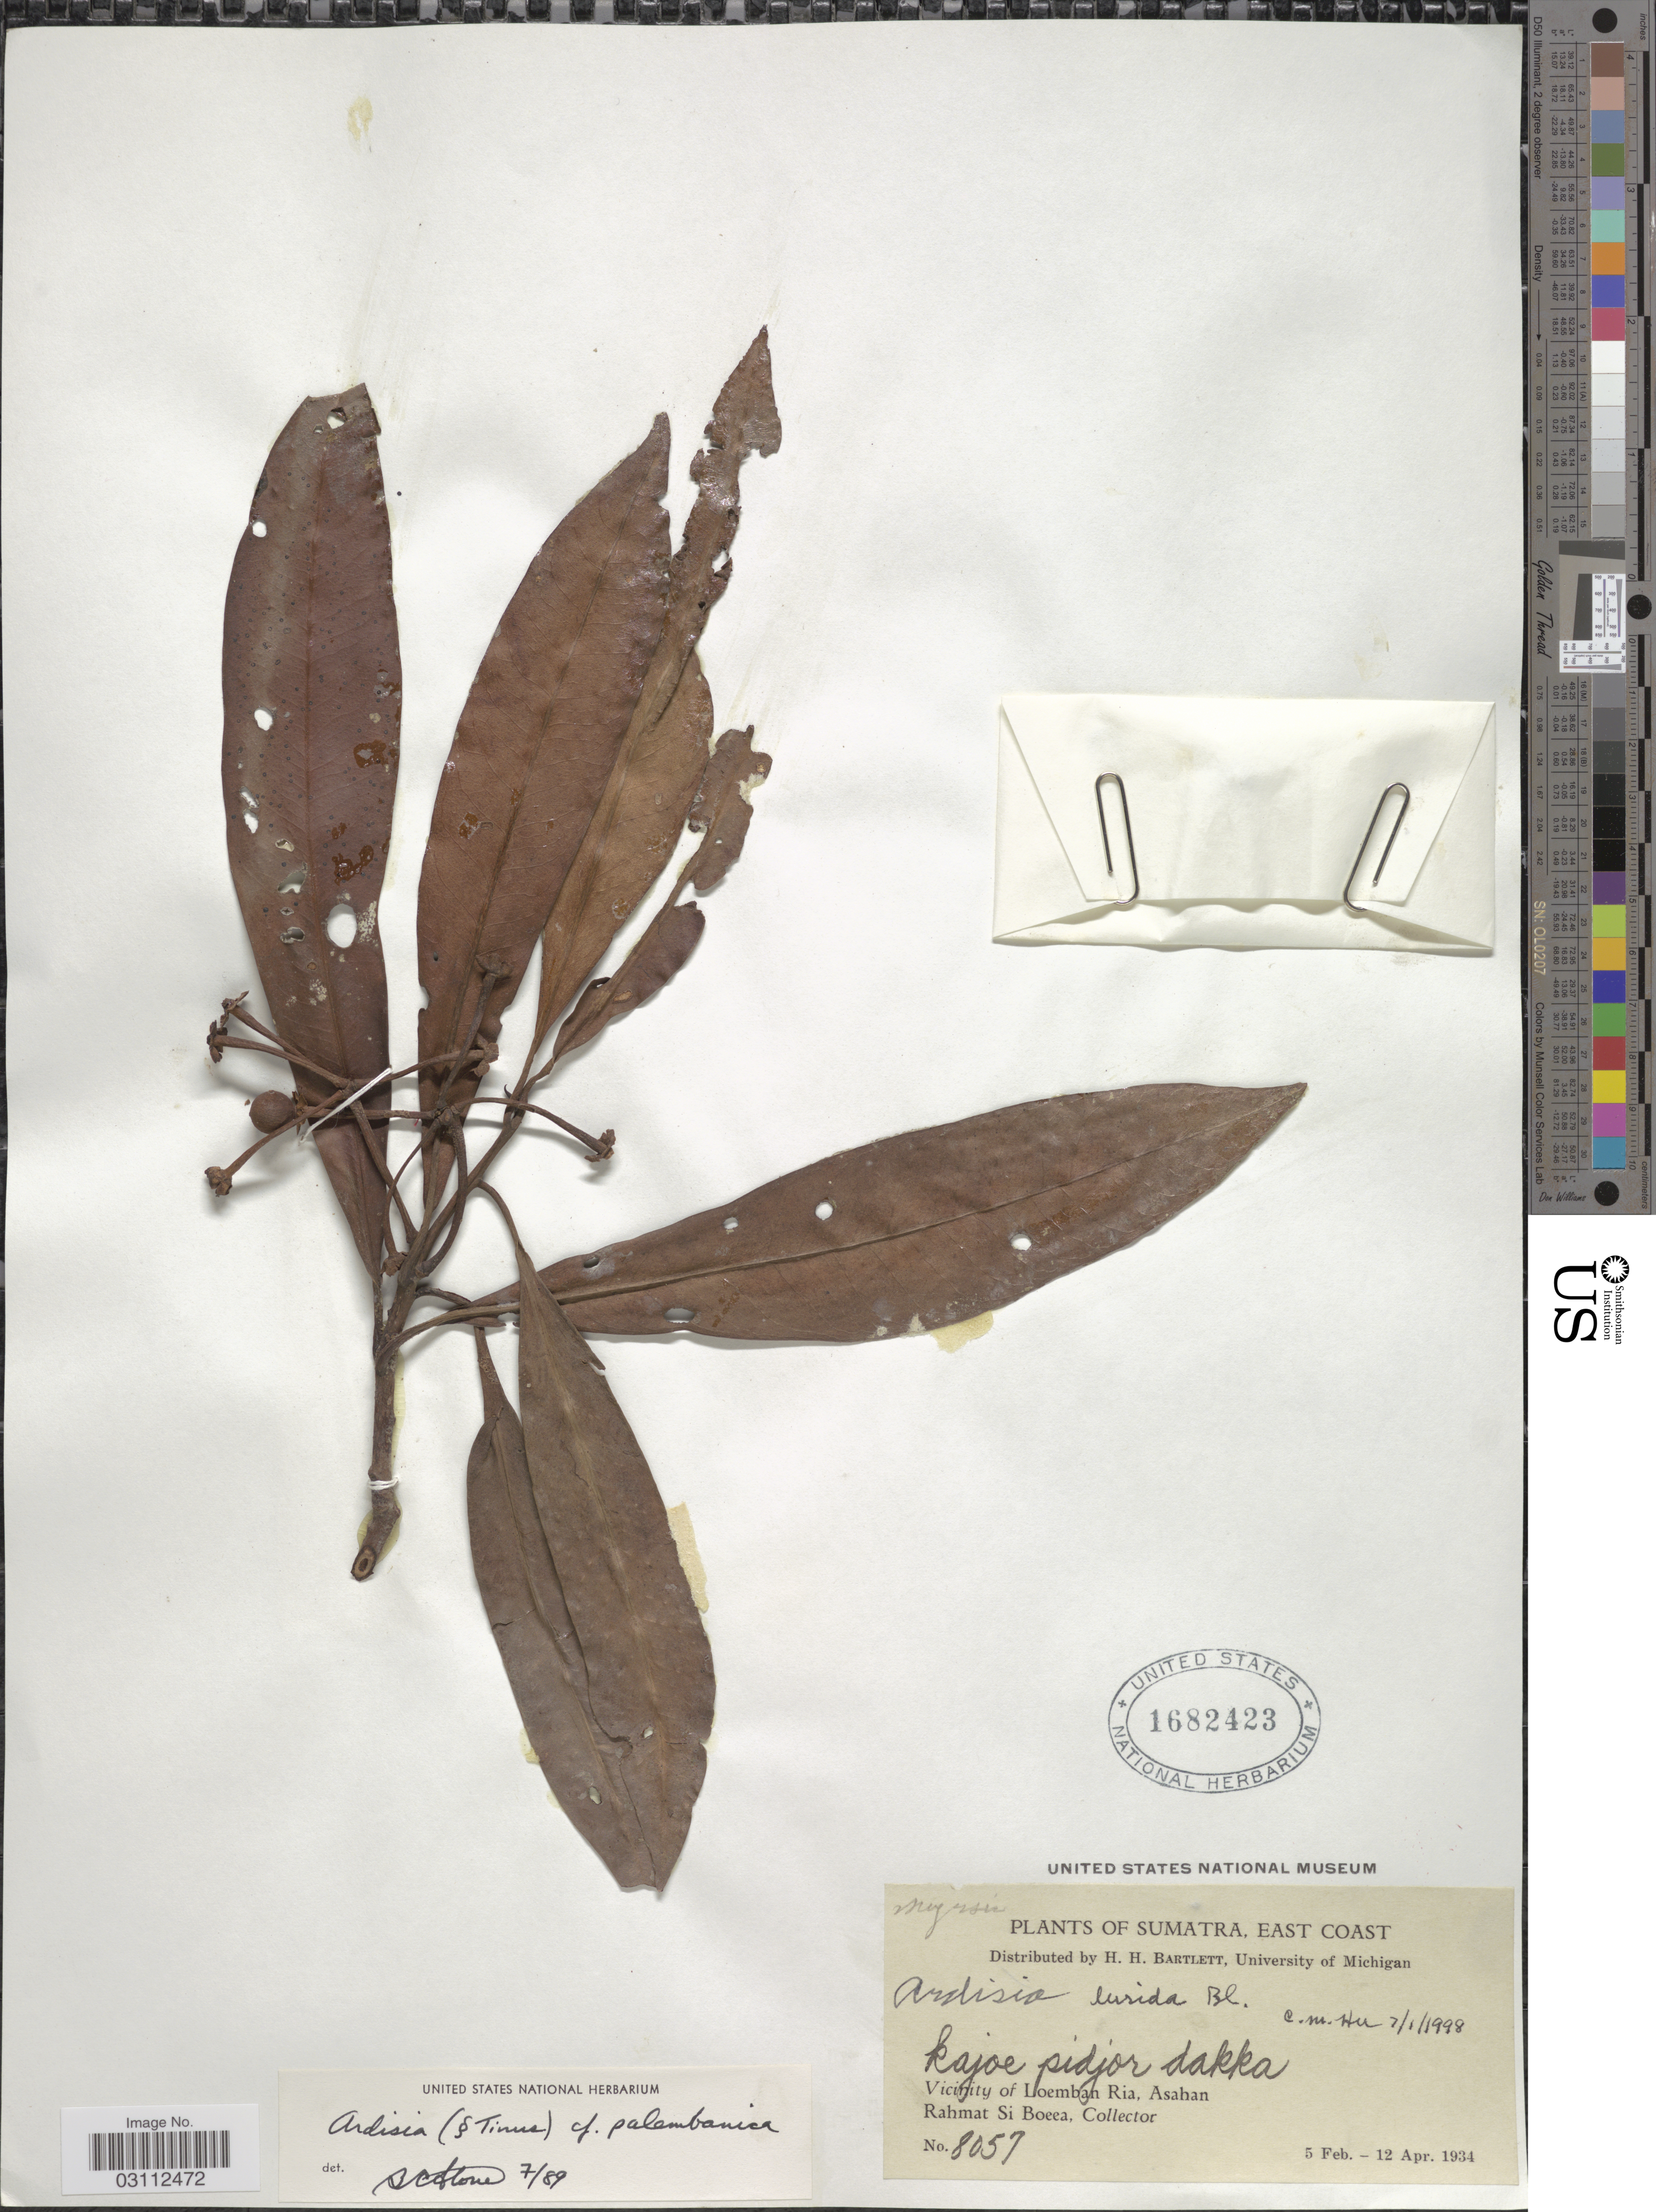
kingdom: Plantae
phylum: Tracheophyta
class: Magnoliopsida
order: Ericales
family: Primulaceae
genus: Ardisia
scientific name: Ardisia palembanica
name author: Miq.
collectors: Rahmat Si Boeea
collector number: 8057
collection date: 1934-02-05/1934-04-12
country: Indonesia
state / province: Sumatra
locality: East Coast. Vicinity of Loemban Ria, Asahan.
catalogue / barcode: US 1682423